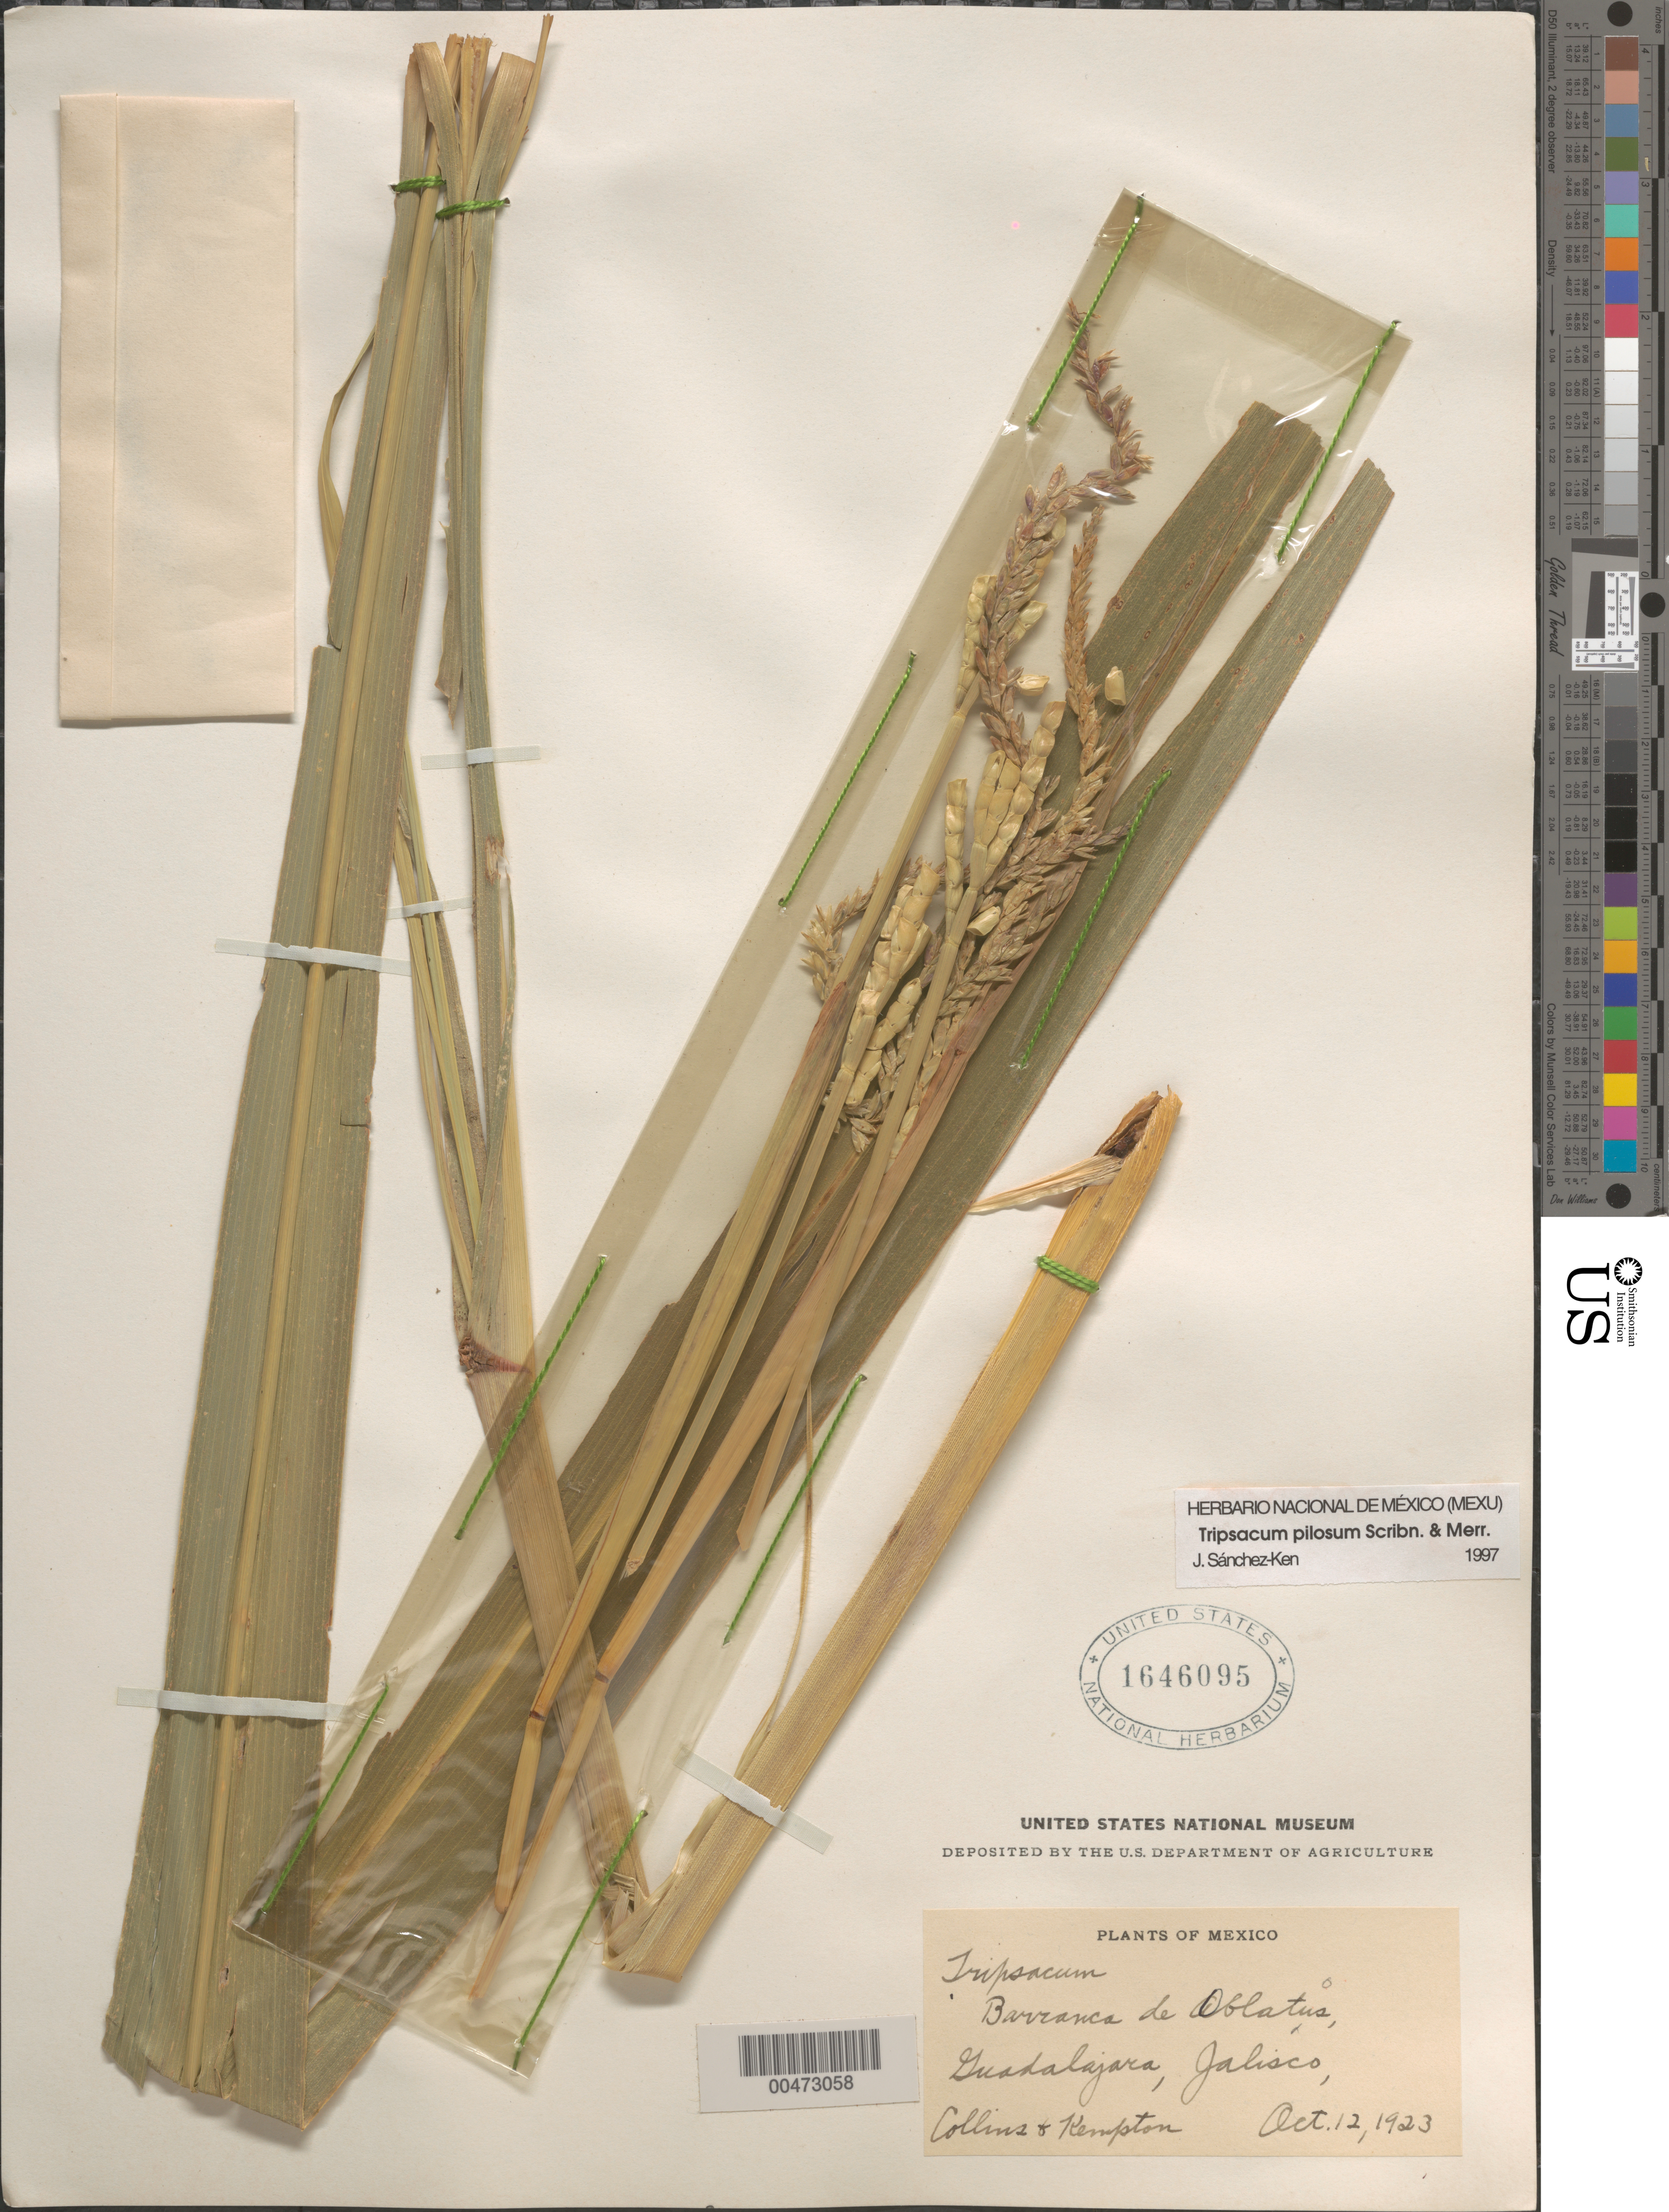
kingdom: Plantae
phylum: Tracheophyta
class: Liliopsida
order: Poales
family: Poaceae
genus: Tripsacum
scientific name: Tripsacum pilosum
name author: Scribn. & Merr.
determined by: Sánchez-Ken, J. G.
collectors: J. H. Kempton & G. Collins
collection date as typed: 12 Oct 1923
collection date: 1923-10-12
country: Mexico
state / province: Jalisco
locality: Barranca de Oblatos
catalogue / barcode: US 1646095